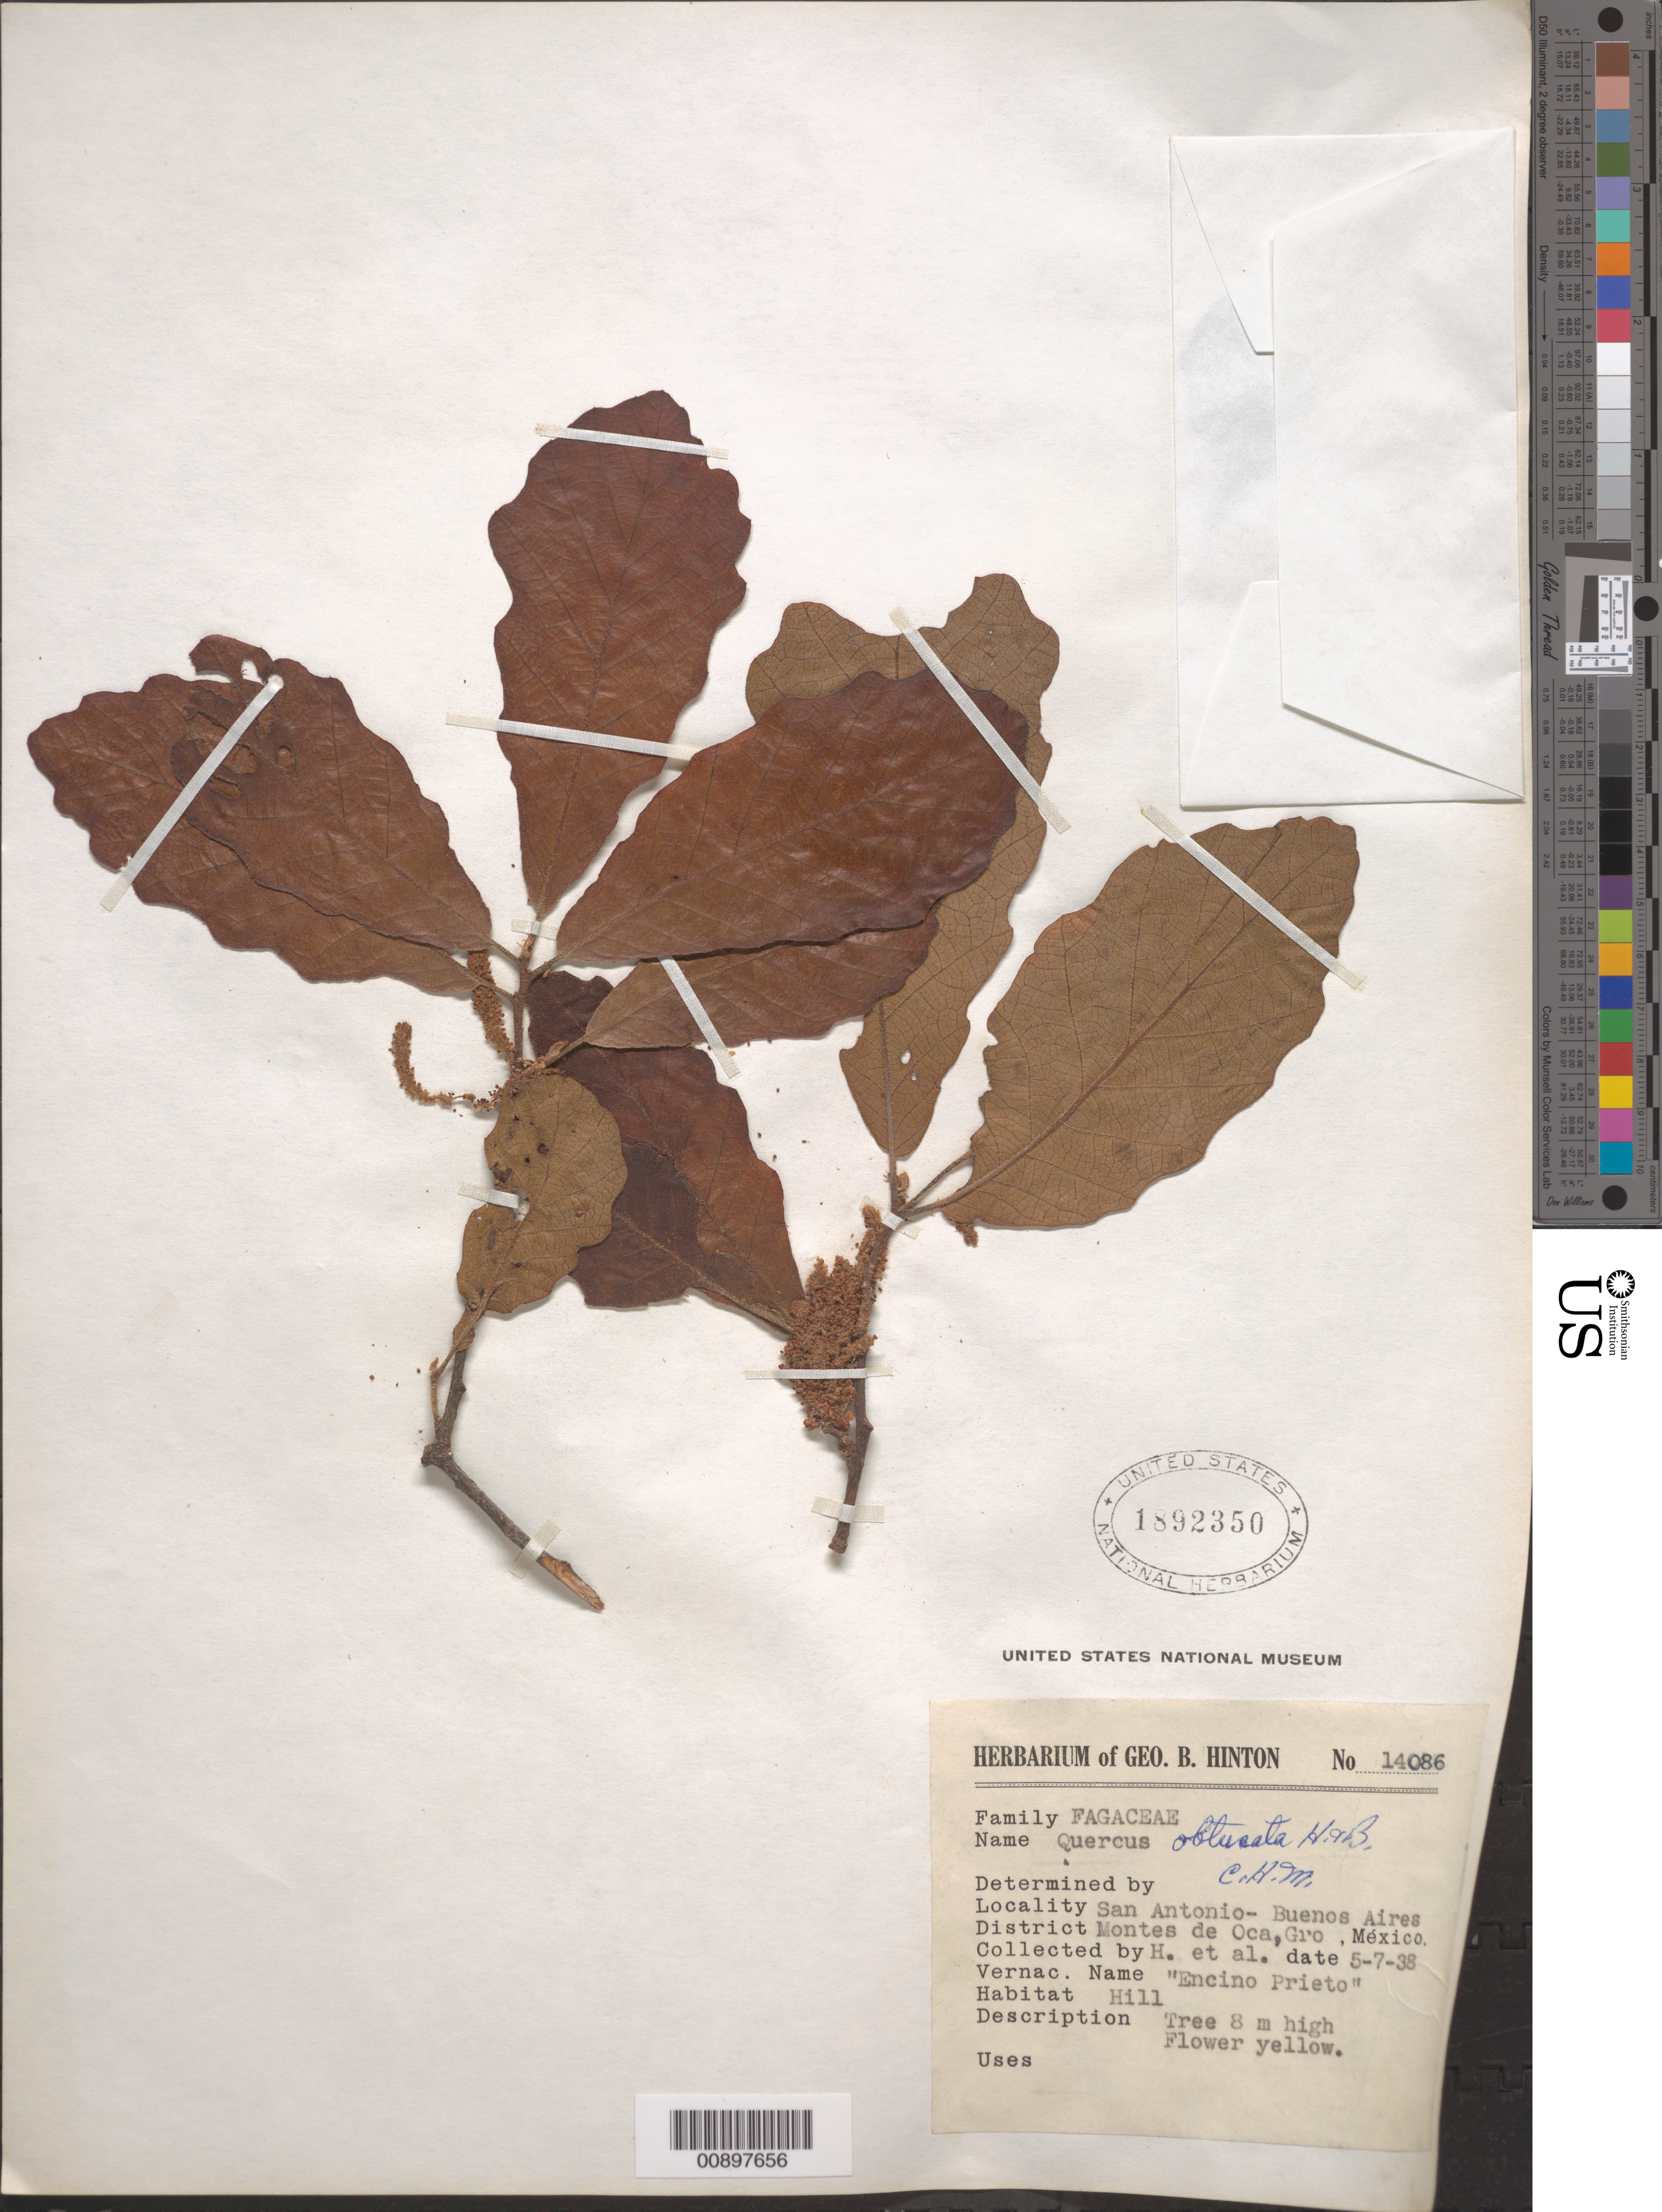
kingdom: Plantae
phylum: Tracheophyta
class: Magnoliopsida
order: Fagales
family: Fagaceae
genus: Quercus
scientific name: Quercus obtusata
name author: Humb. & Bonpl.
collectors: G. B. Hinton & et al.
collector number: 14086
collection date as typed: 07 May 1938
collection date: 1938-05-07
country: Mexico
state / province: Guerrero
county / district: Montes de Oca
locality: San Antonio-Buenos Aires, District Montes de Oca, Guerrero.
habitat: Hill.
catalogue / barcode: US 1892350